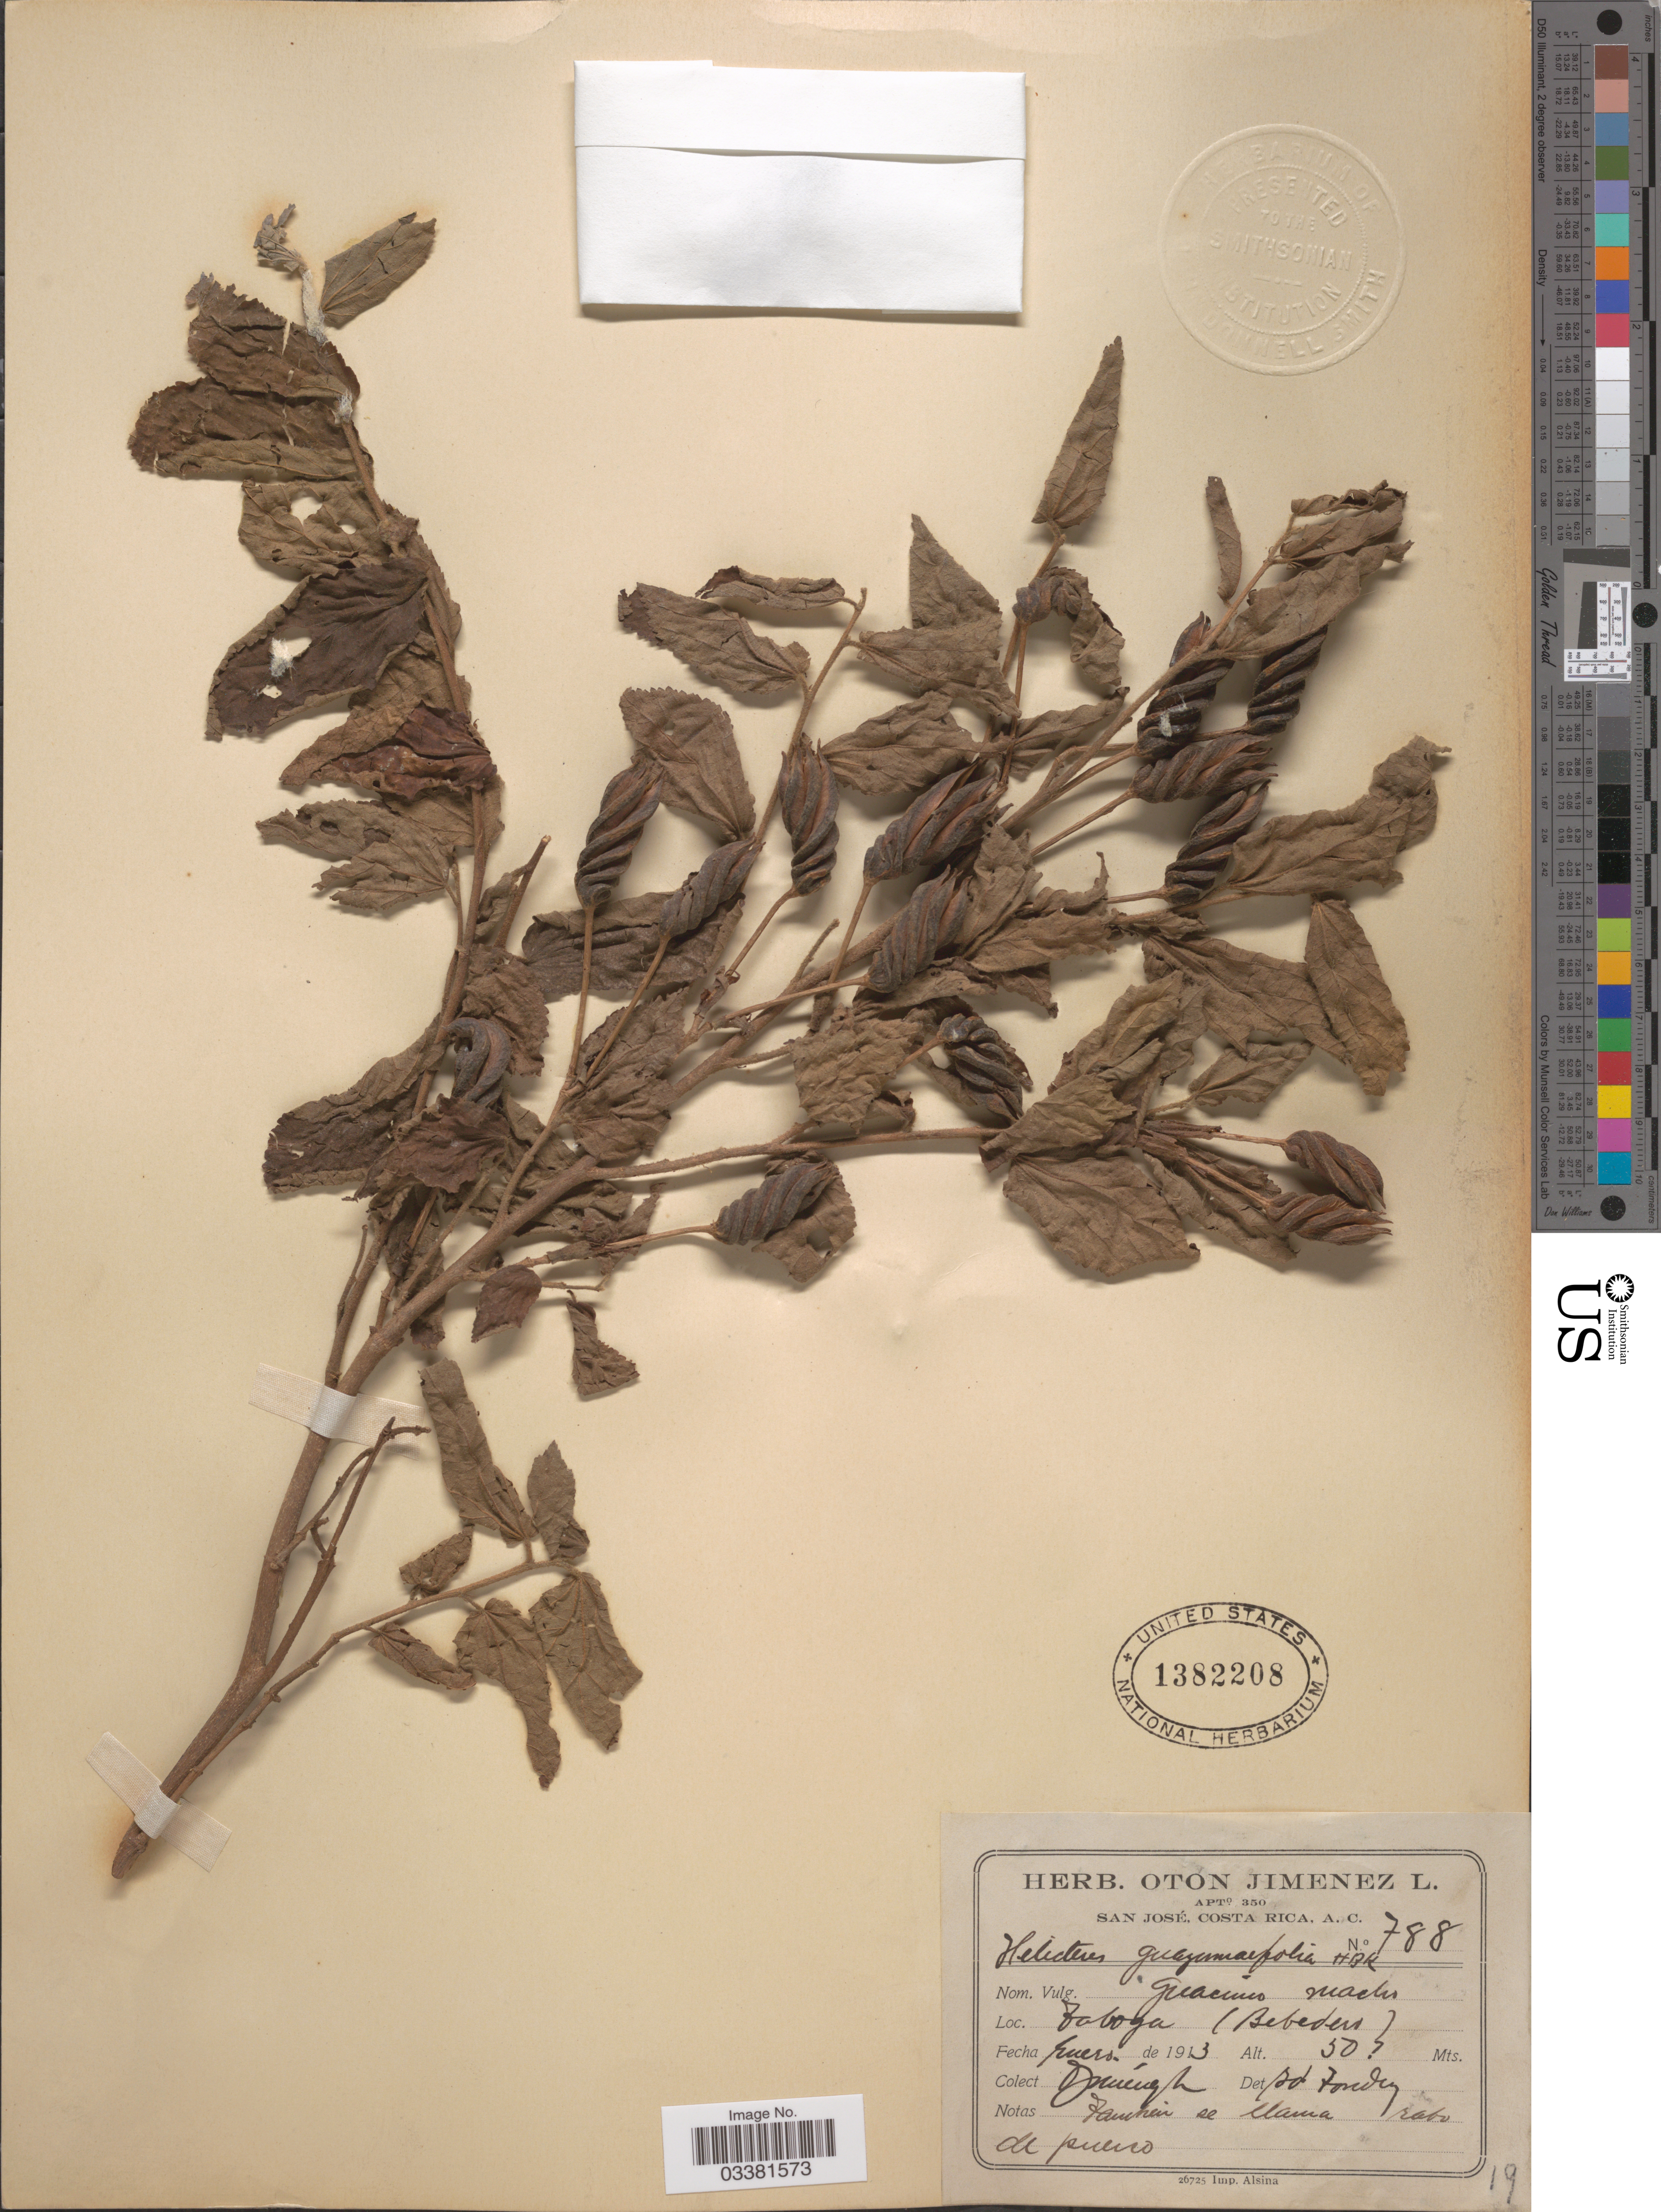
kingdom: Plantae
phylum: Tracheophyta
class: Magnoliopsida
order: Malvales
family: Malvaceae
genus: Helicteres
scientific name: Helicteres guazumifolia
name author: Kunth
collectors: O. Jiménez L.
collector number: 788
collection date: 1913-01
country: Costa Rica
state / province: San José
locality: Taboga (Bebedero).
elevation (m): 50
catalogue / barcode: US 1382208